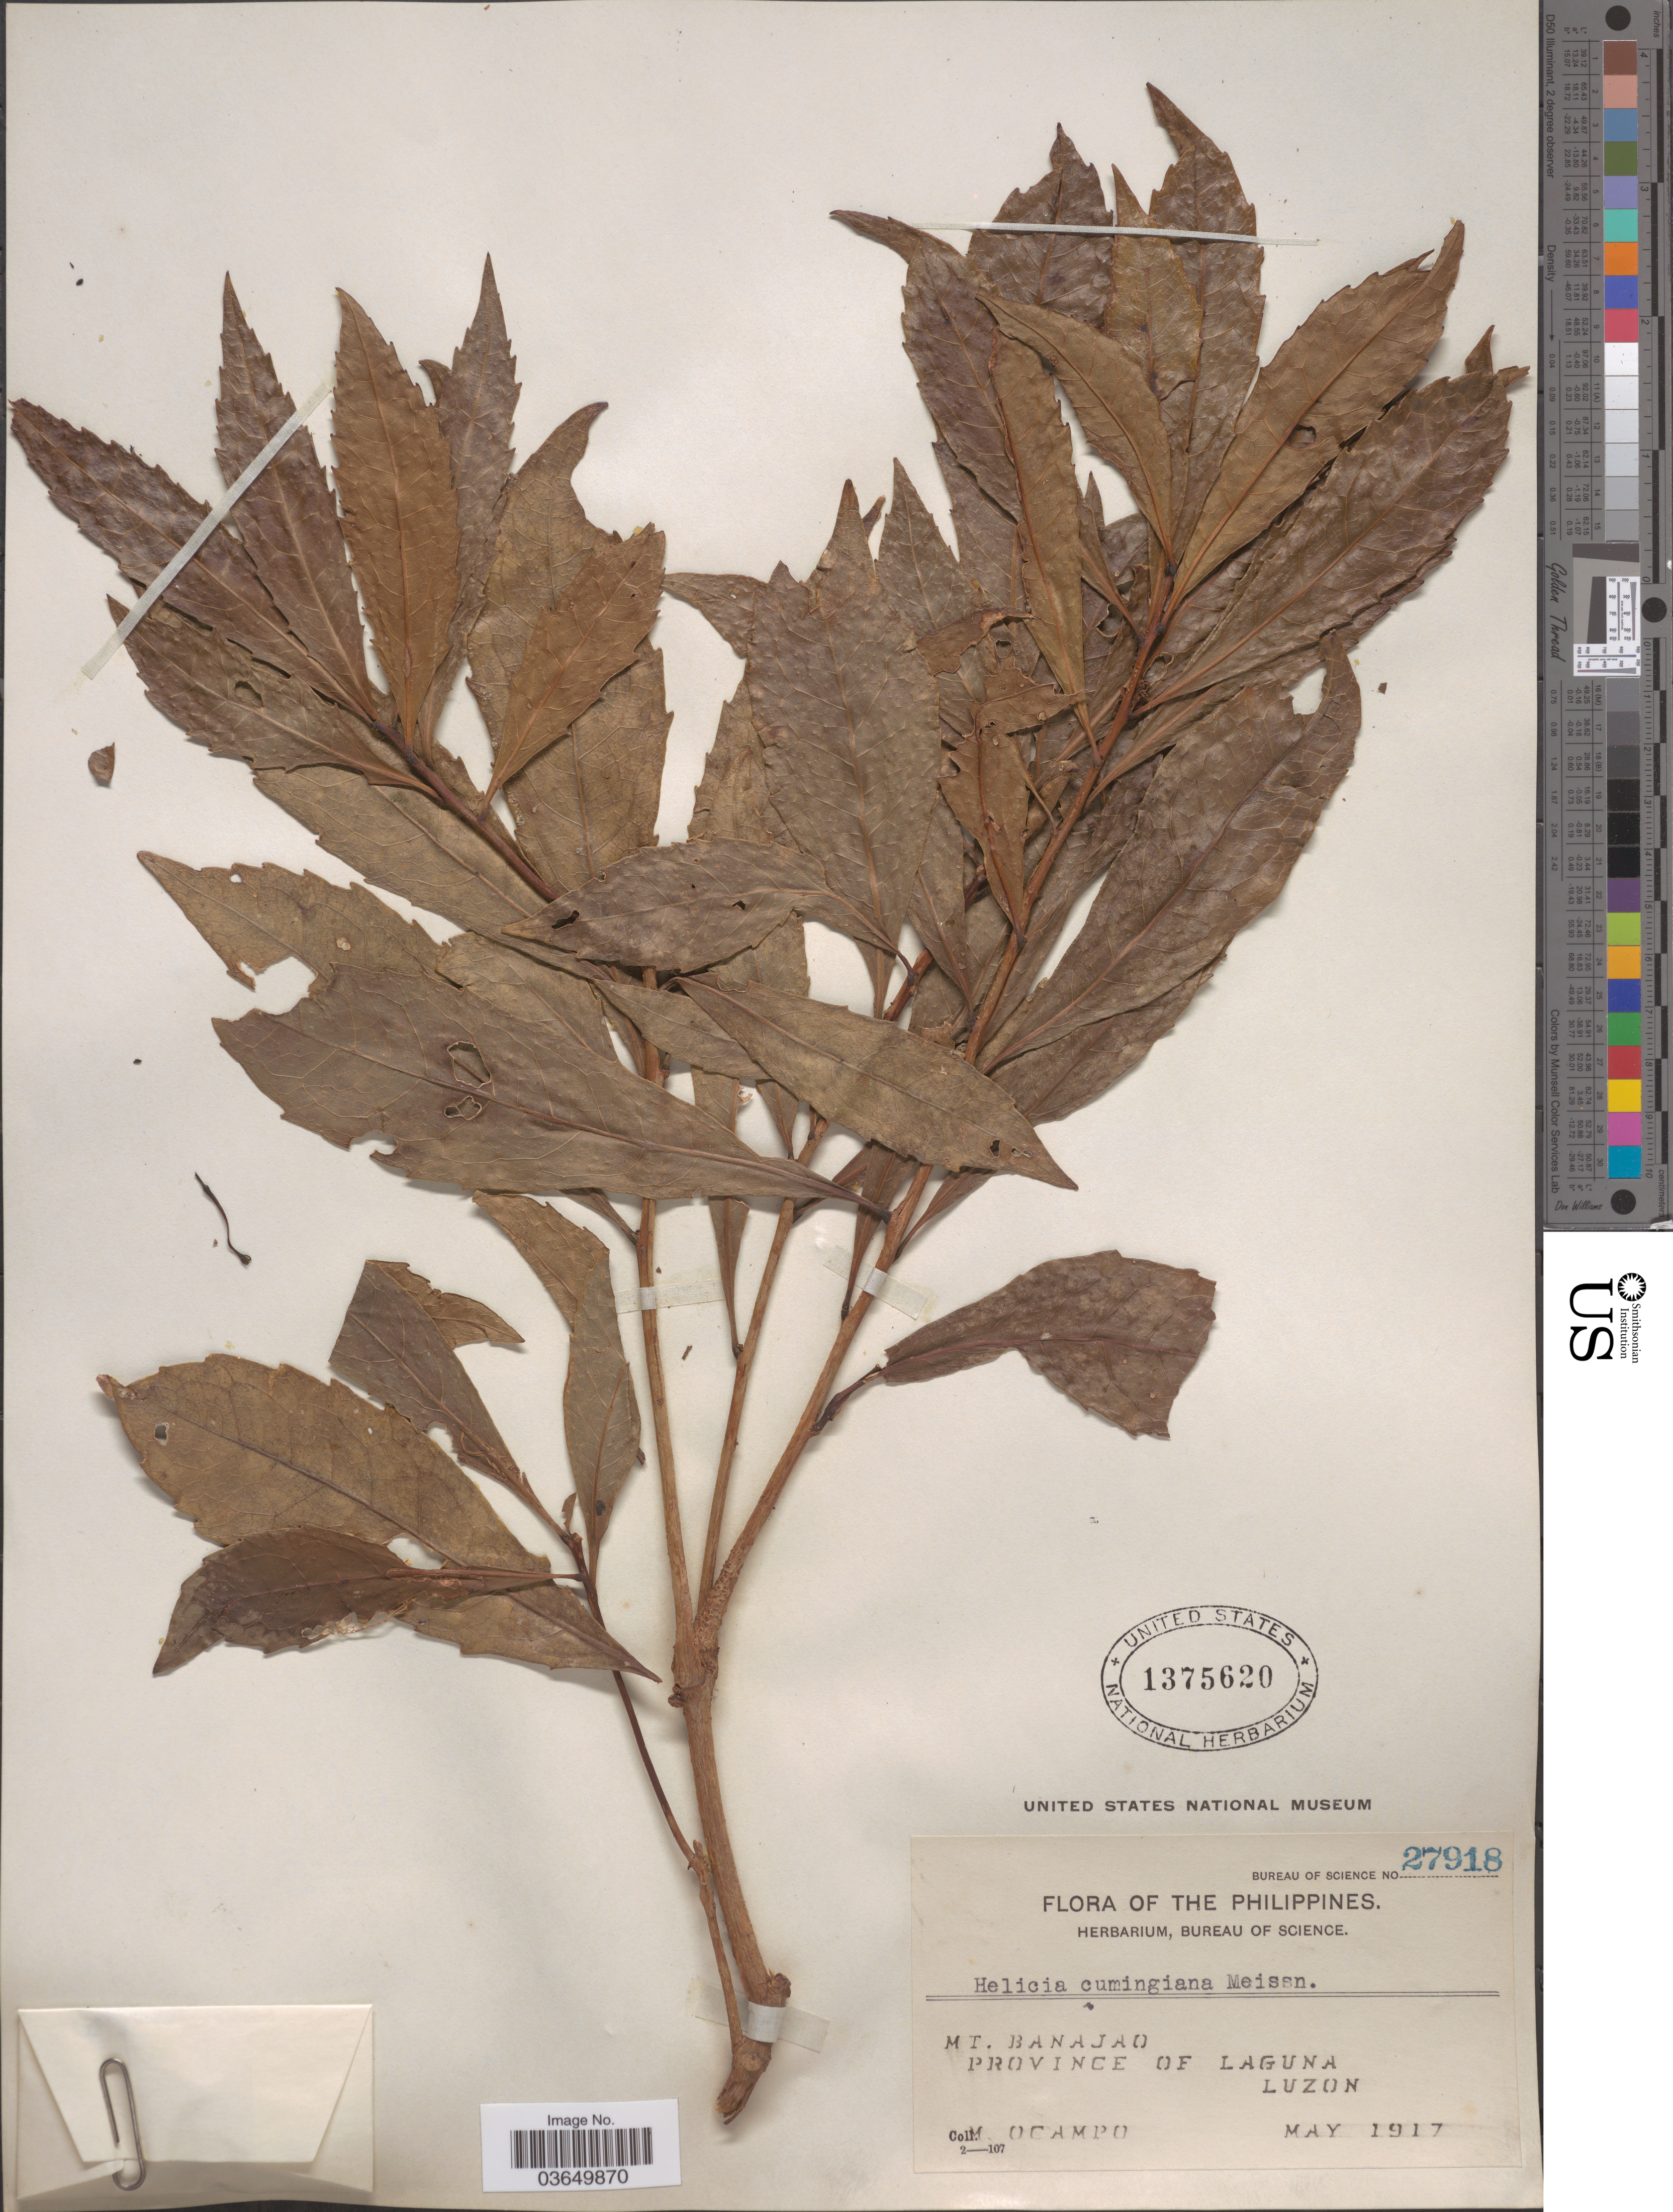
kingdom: Plantae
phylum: Tracheophyta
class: Magnoliopsida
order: Proteales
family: Proteaceae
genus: Helicia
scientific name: Helicia cumingiana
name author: C. Presl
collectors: M. Ocampo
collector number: Bureau of Science 27918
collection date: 1917-05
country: Philippines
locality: Mt. Banajao. Province of Laguna. Luzon.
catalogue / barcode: US 1375620